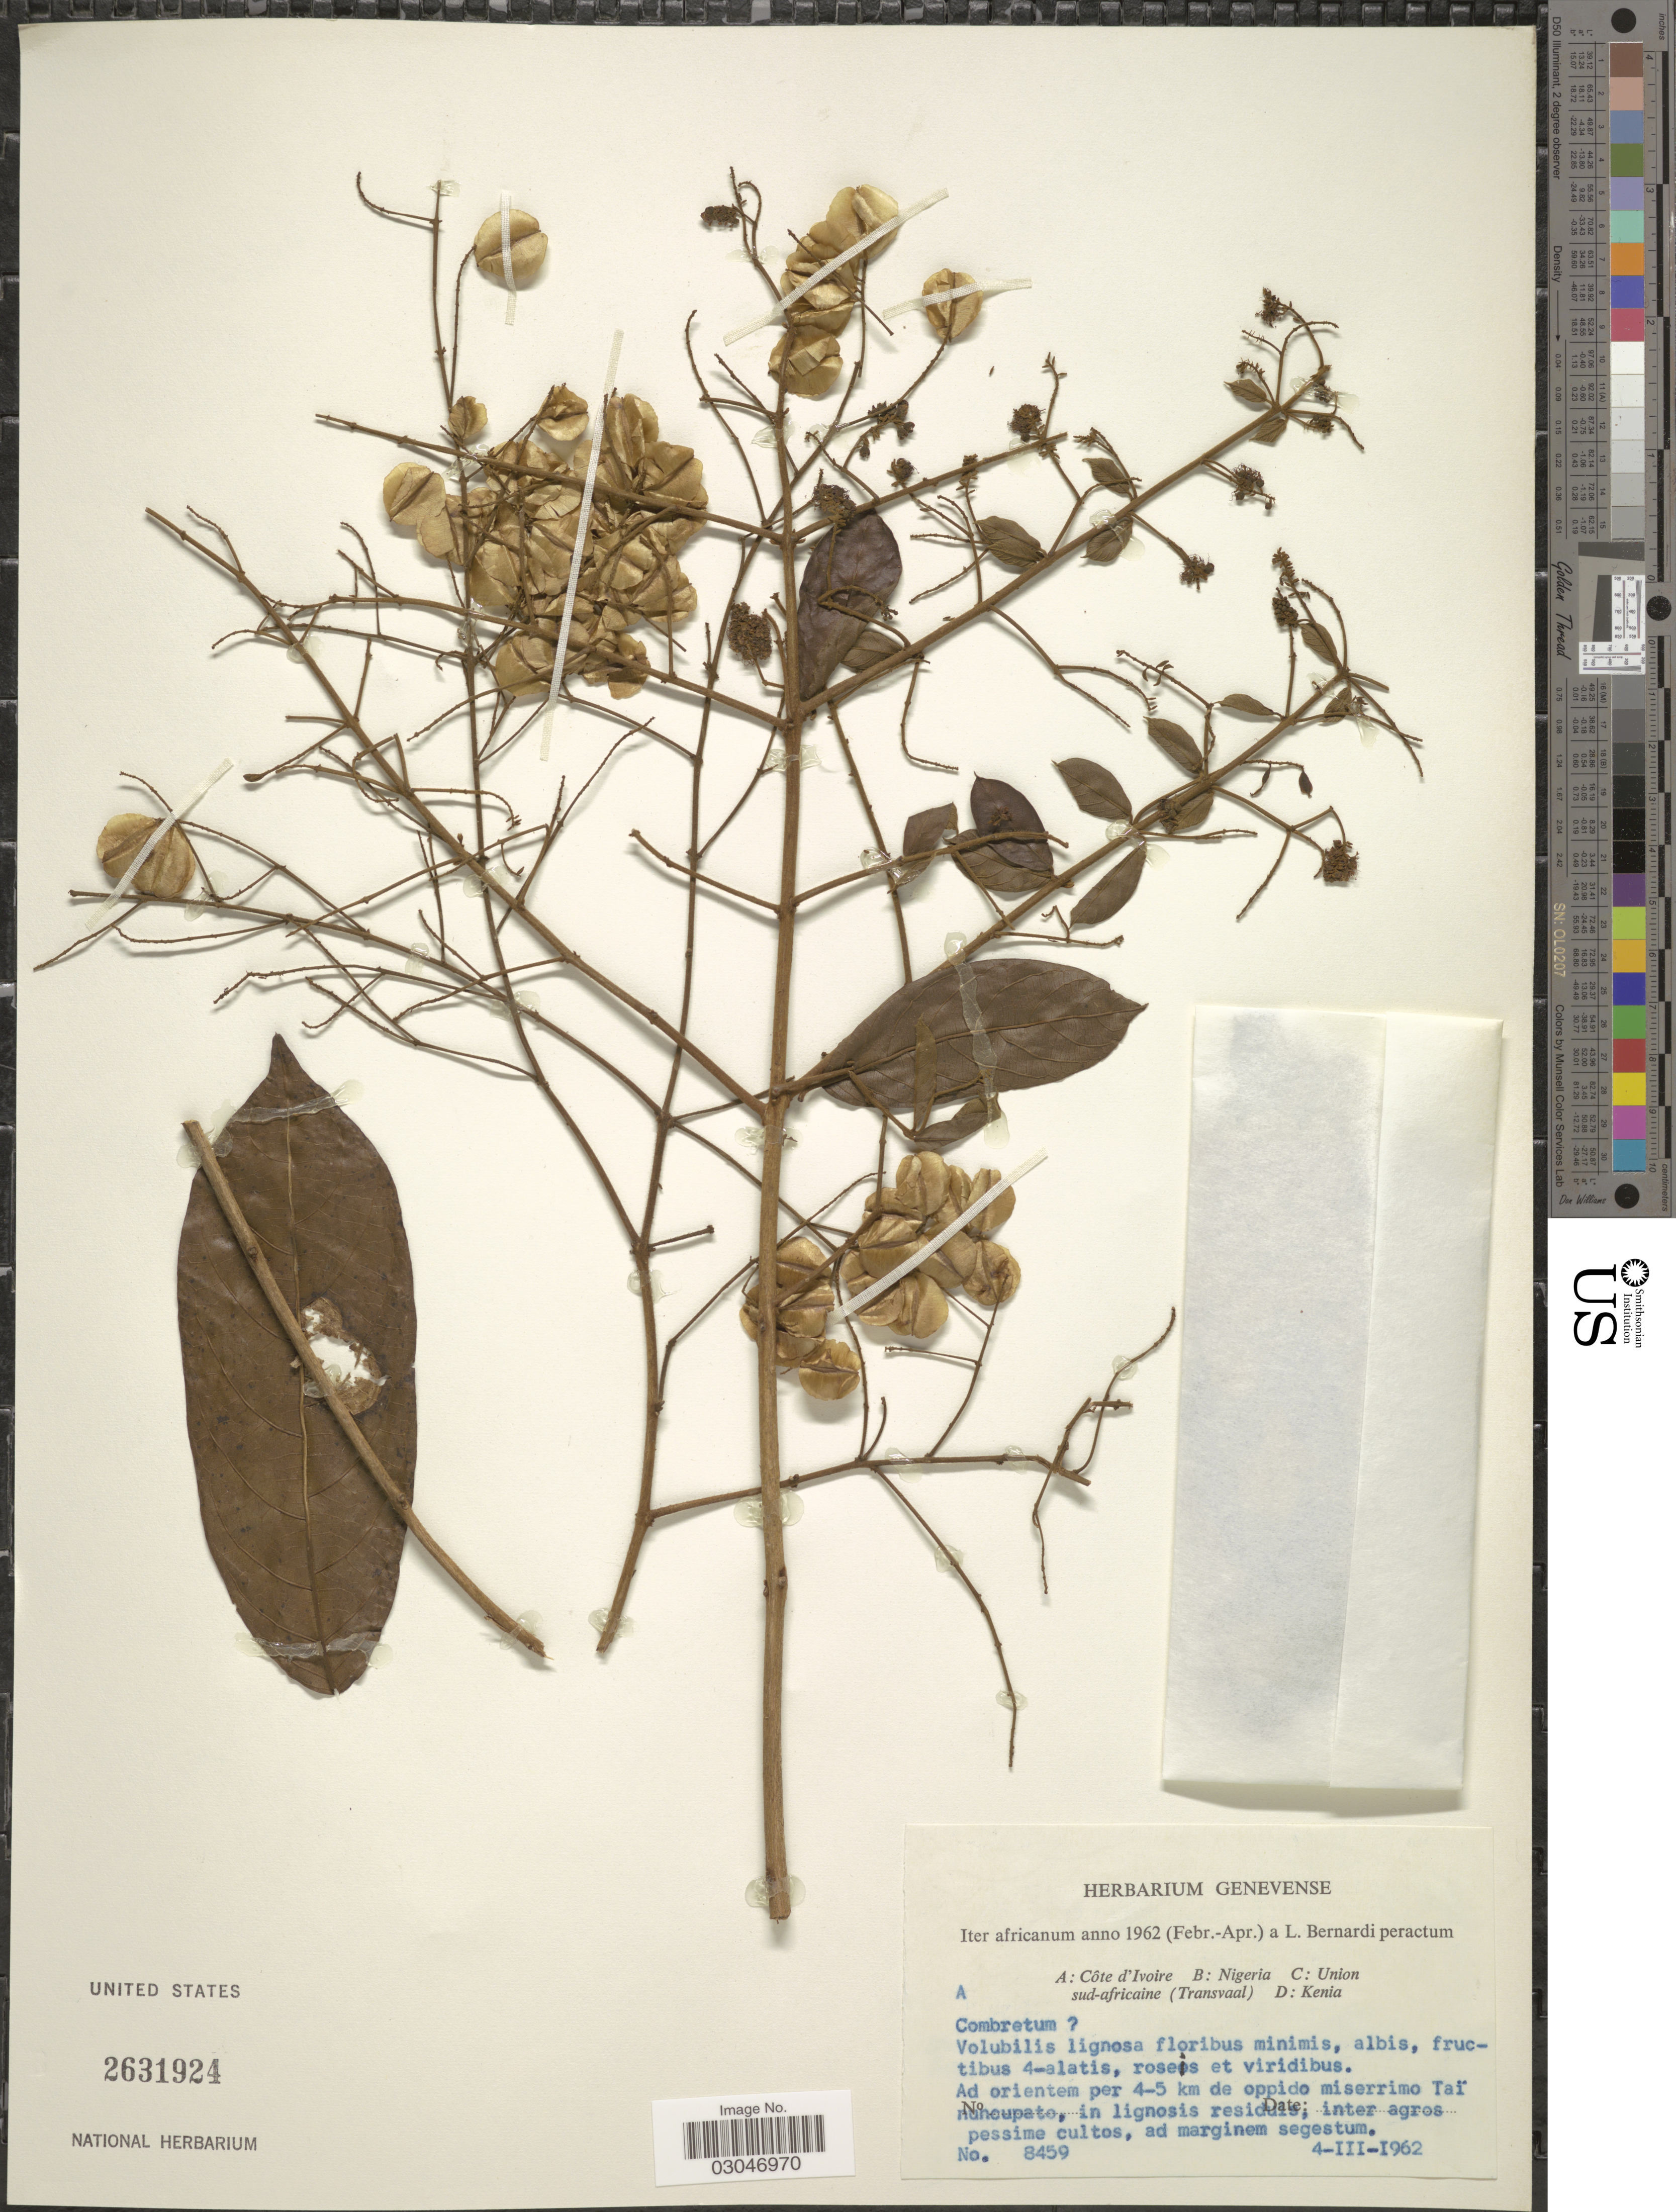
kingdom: Plantae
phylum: Tracheophyta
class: Magnoliopsida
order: Myrtales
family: Combretaceae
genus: Combretum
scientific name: Combretum sp.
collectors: L. Bernardi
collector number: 8459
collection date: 1962-03-04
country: Ivory Coast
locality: Côte d'Ivoire, Ad orientem per 4-5 km de oppido miserrimo Tainunoupato, in lignosis residuis.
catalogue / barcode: US 2631924